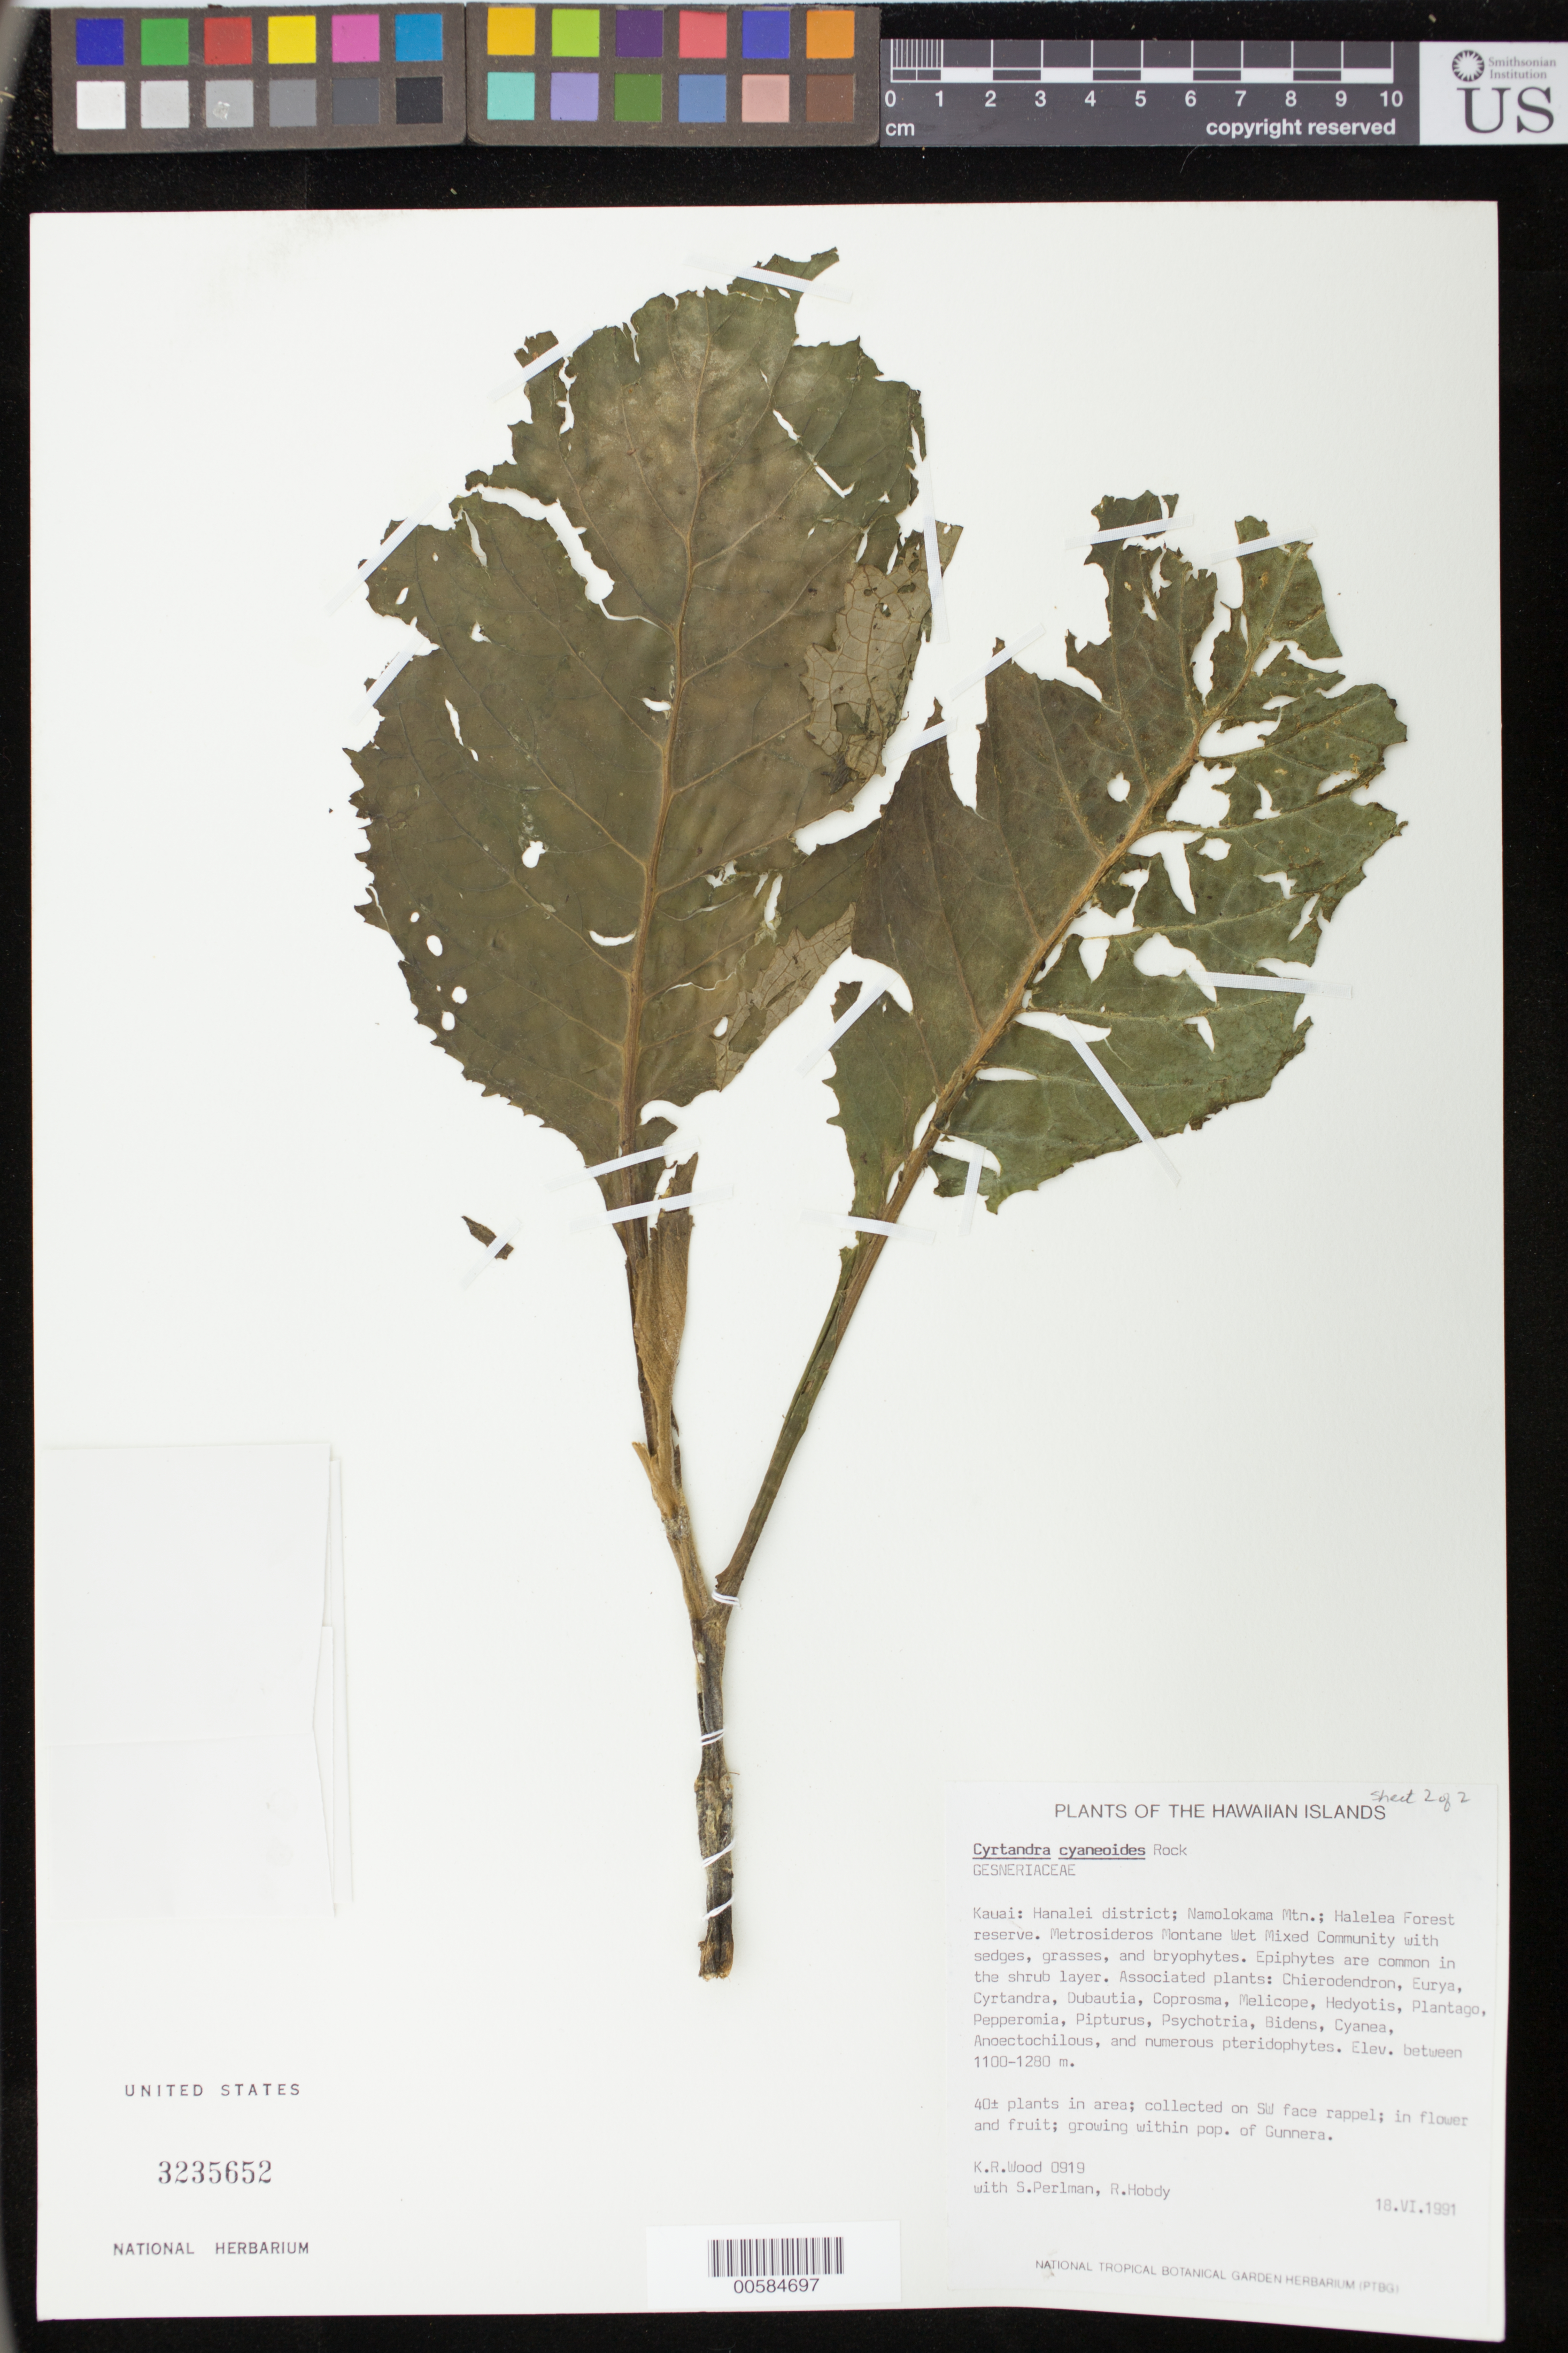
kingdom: Plantae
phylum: Tracheophyta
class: Magnoliopsida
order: Lamiales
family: Gesneriaceae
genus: Cyrtandra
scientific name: Cyrtandra cyaneoides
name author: Rock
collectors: K. R. Wood, S. P. Perlman & R. Hobdy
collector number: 0919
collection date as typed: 18 Jun 1991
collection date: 1991-06-18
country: United States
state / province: Hawaii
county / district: Kauai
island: Kaua'i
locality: Hanalei Dist; Namolokama Mt; Halelea For Res.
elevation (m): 1100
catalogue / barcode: US 3235652